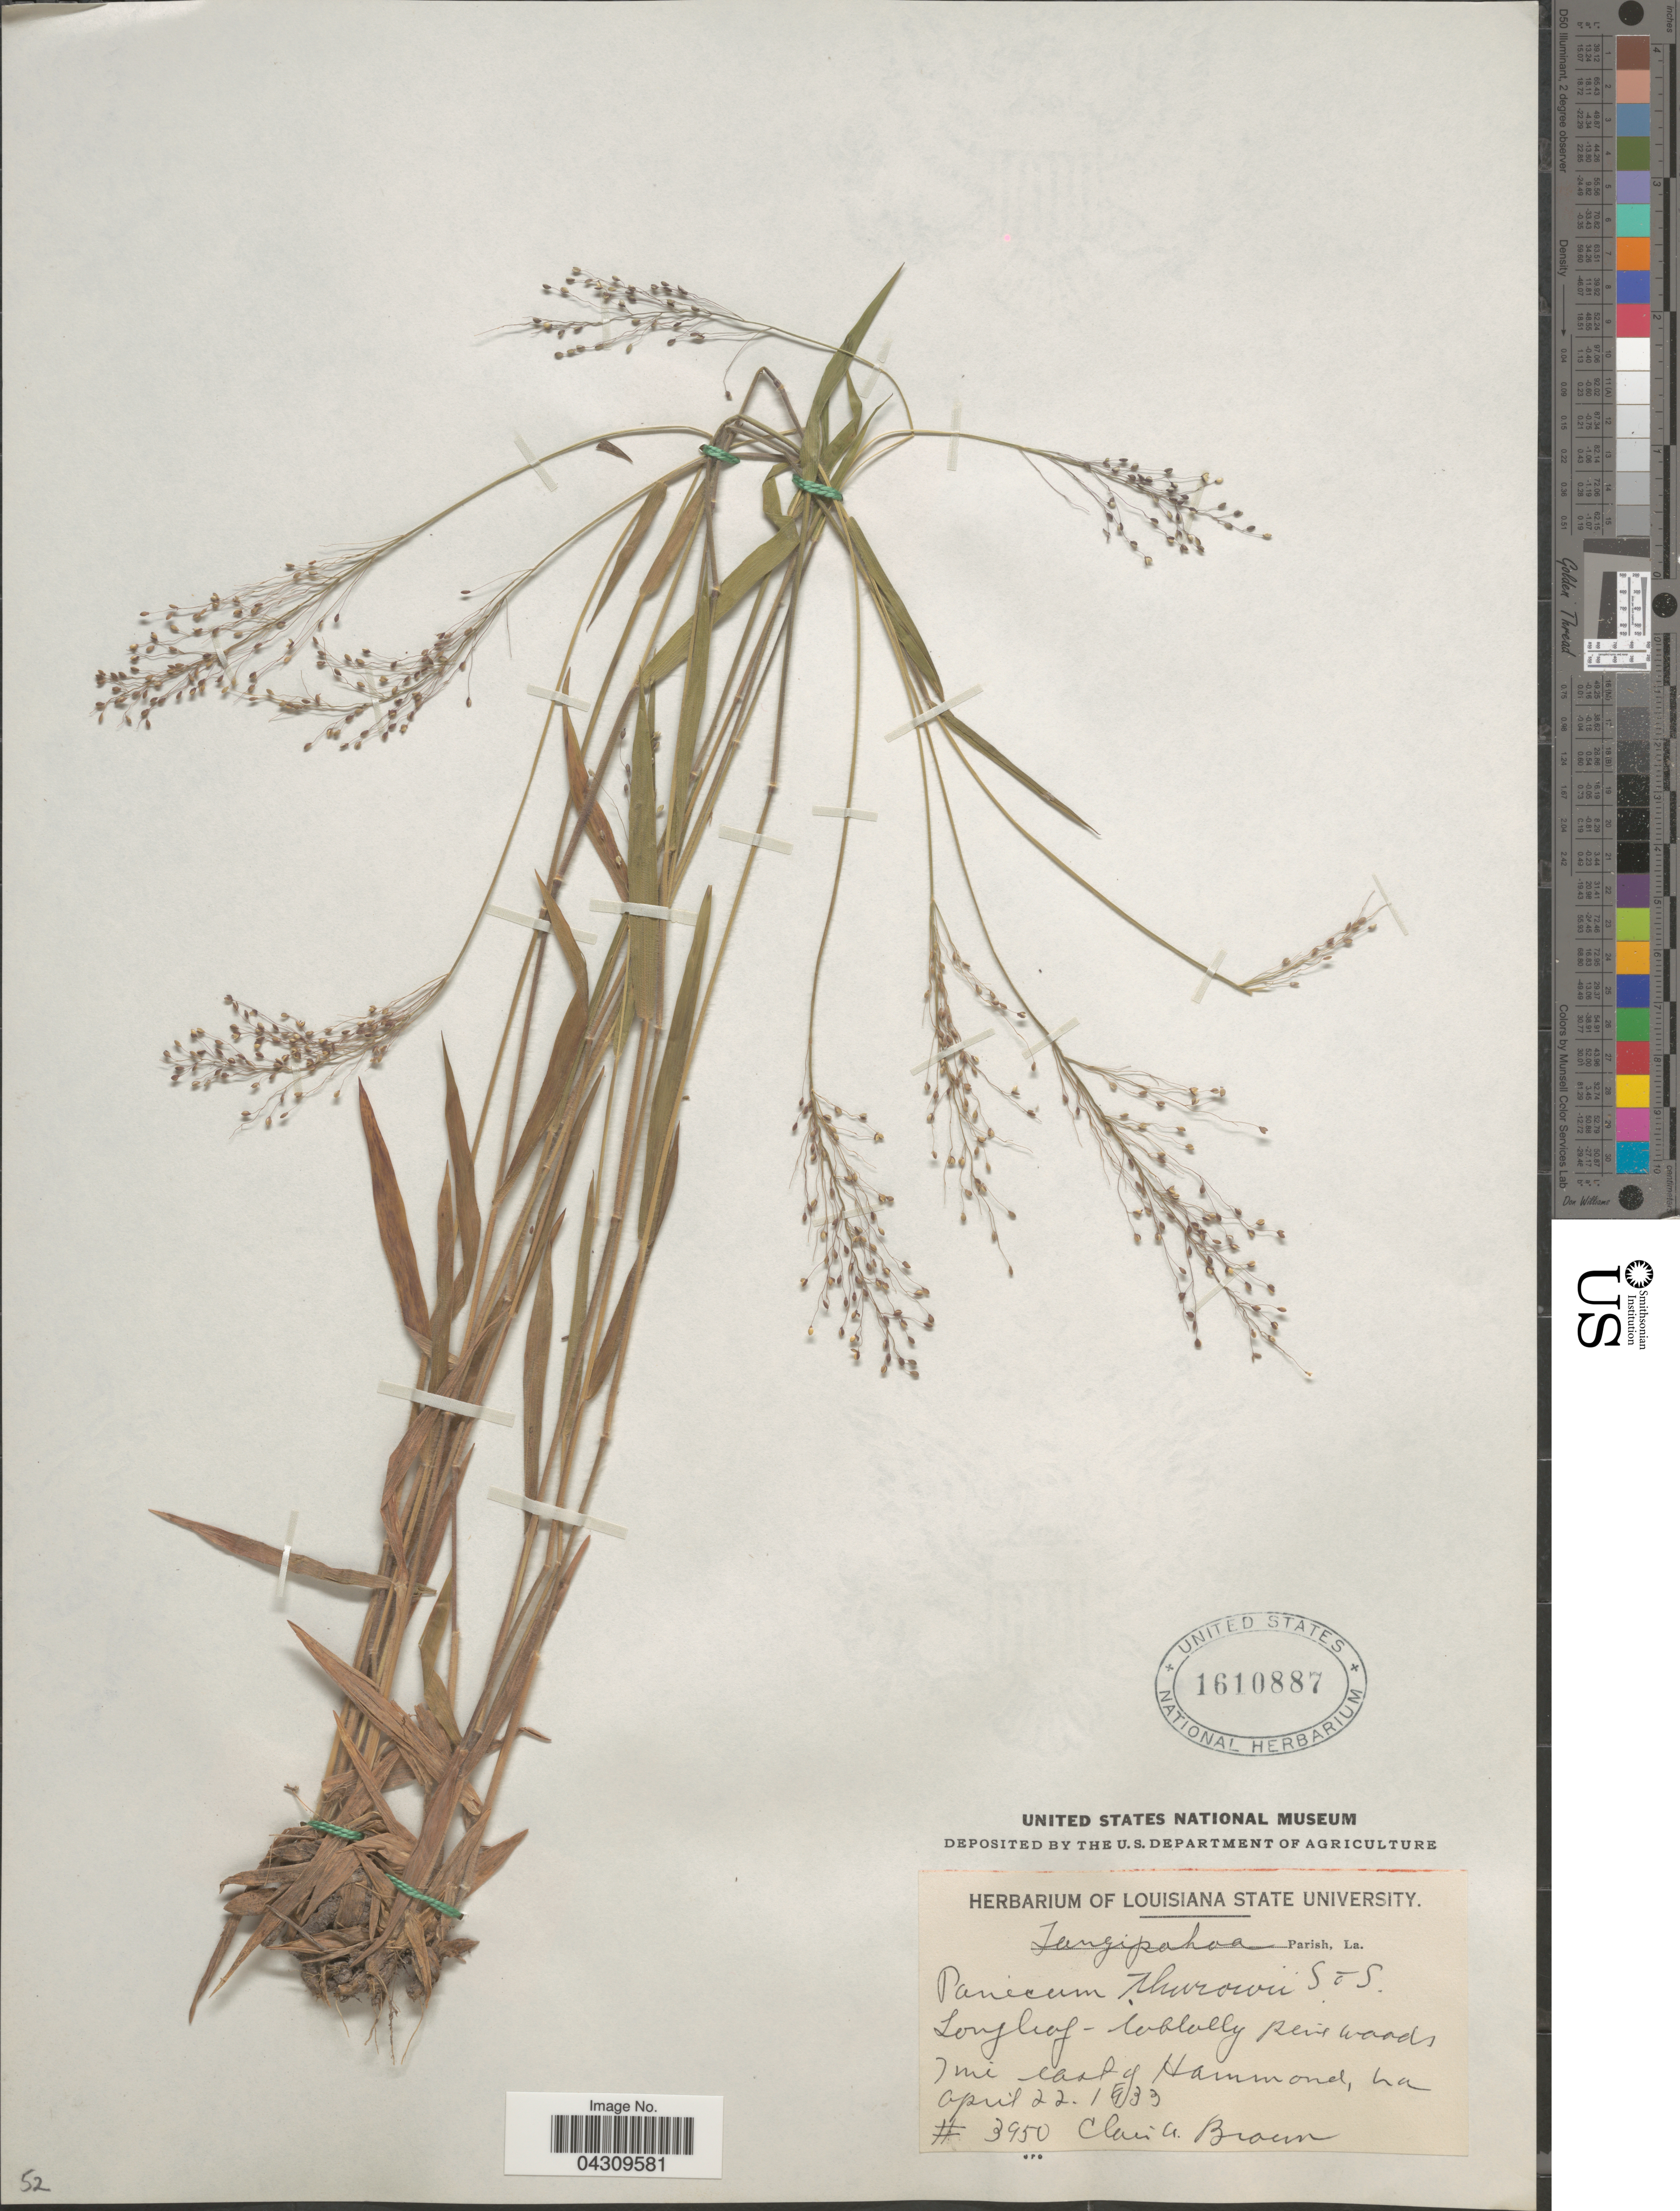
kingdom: Plantae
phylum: Tracheophyta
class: Liliopsida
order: Poales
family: Poaceae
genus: Dichanthelium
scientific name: Dichanthelium acuminatum var. acuminatum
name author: (Sw.) Gould & C.A. Clark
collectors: C. A. Brown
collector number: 3950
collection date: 1933-04-22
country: United States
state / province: Louisiana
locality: Tangipahoa Parish. Longleaf- loblolly pine woods 7 mi east of Hammond.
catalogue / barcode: US 1610887